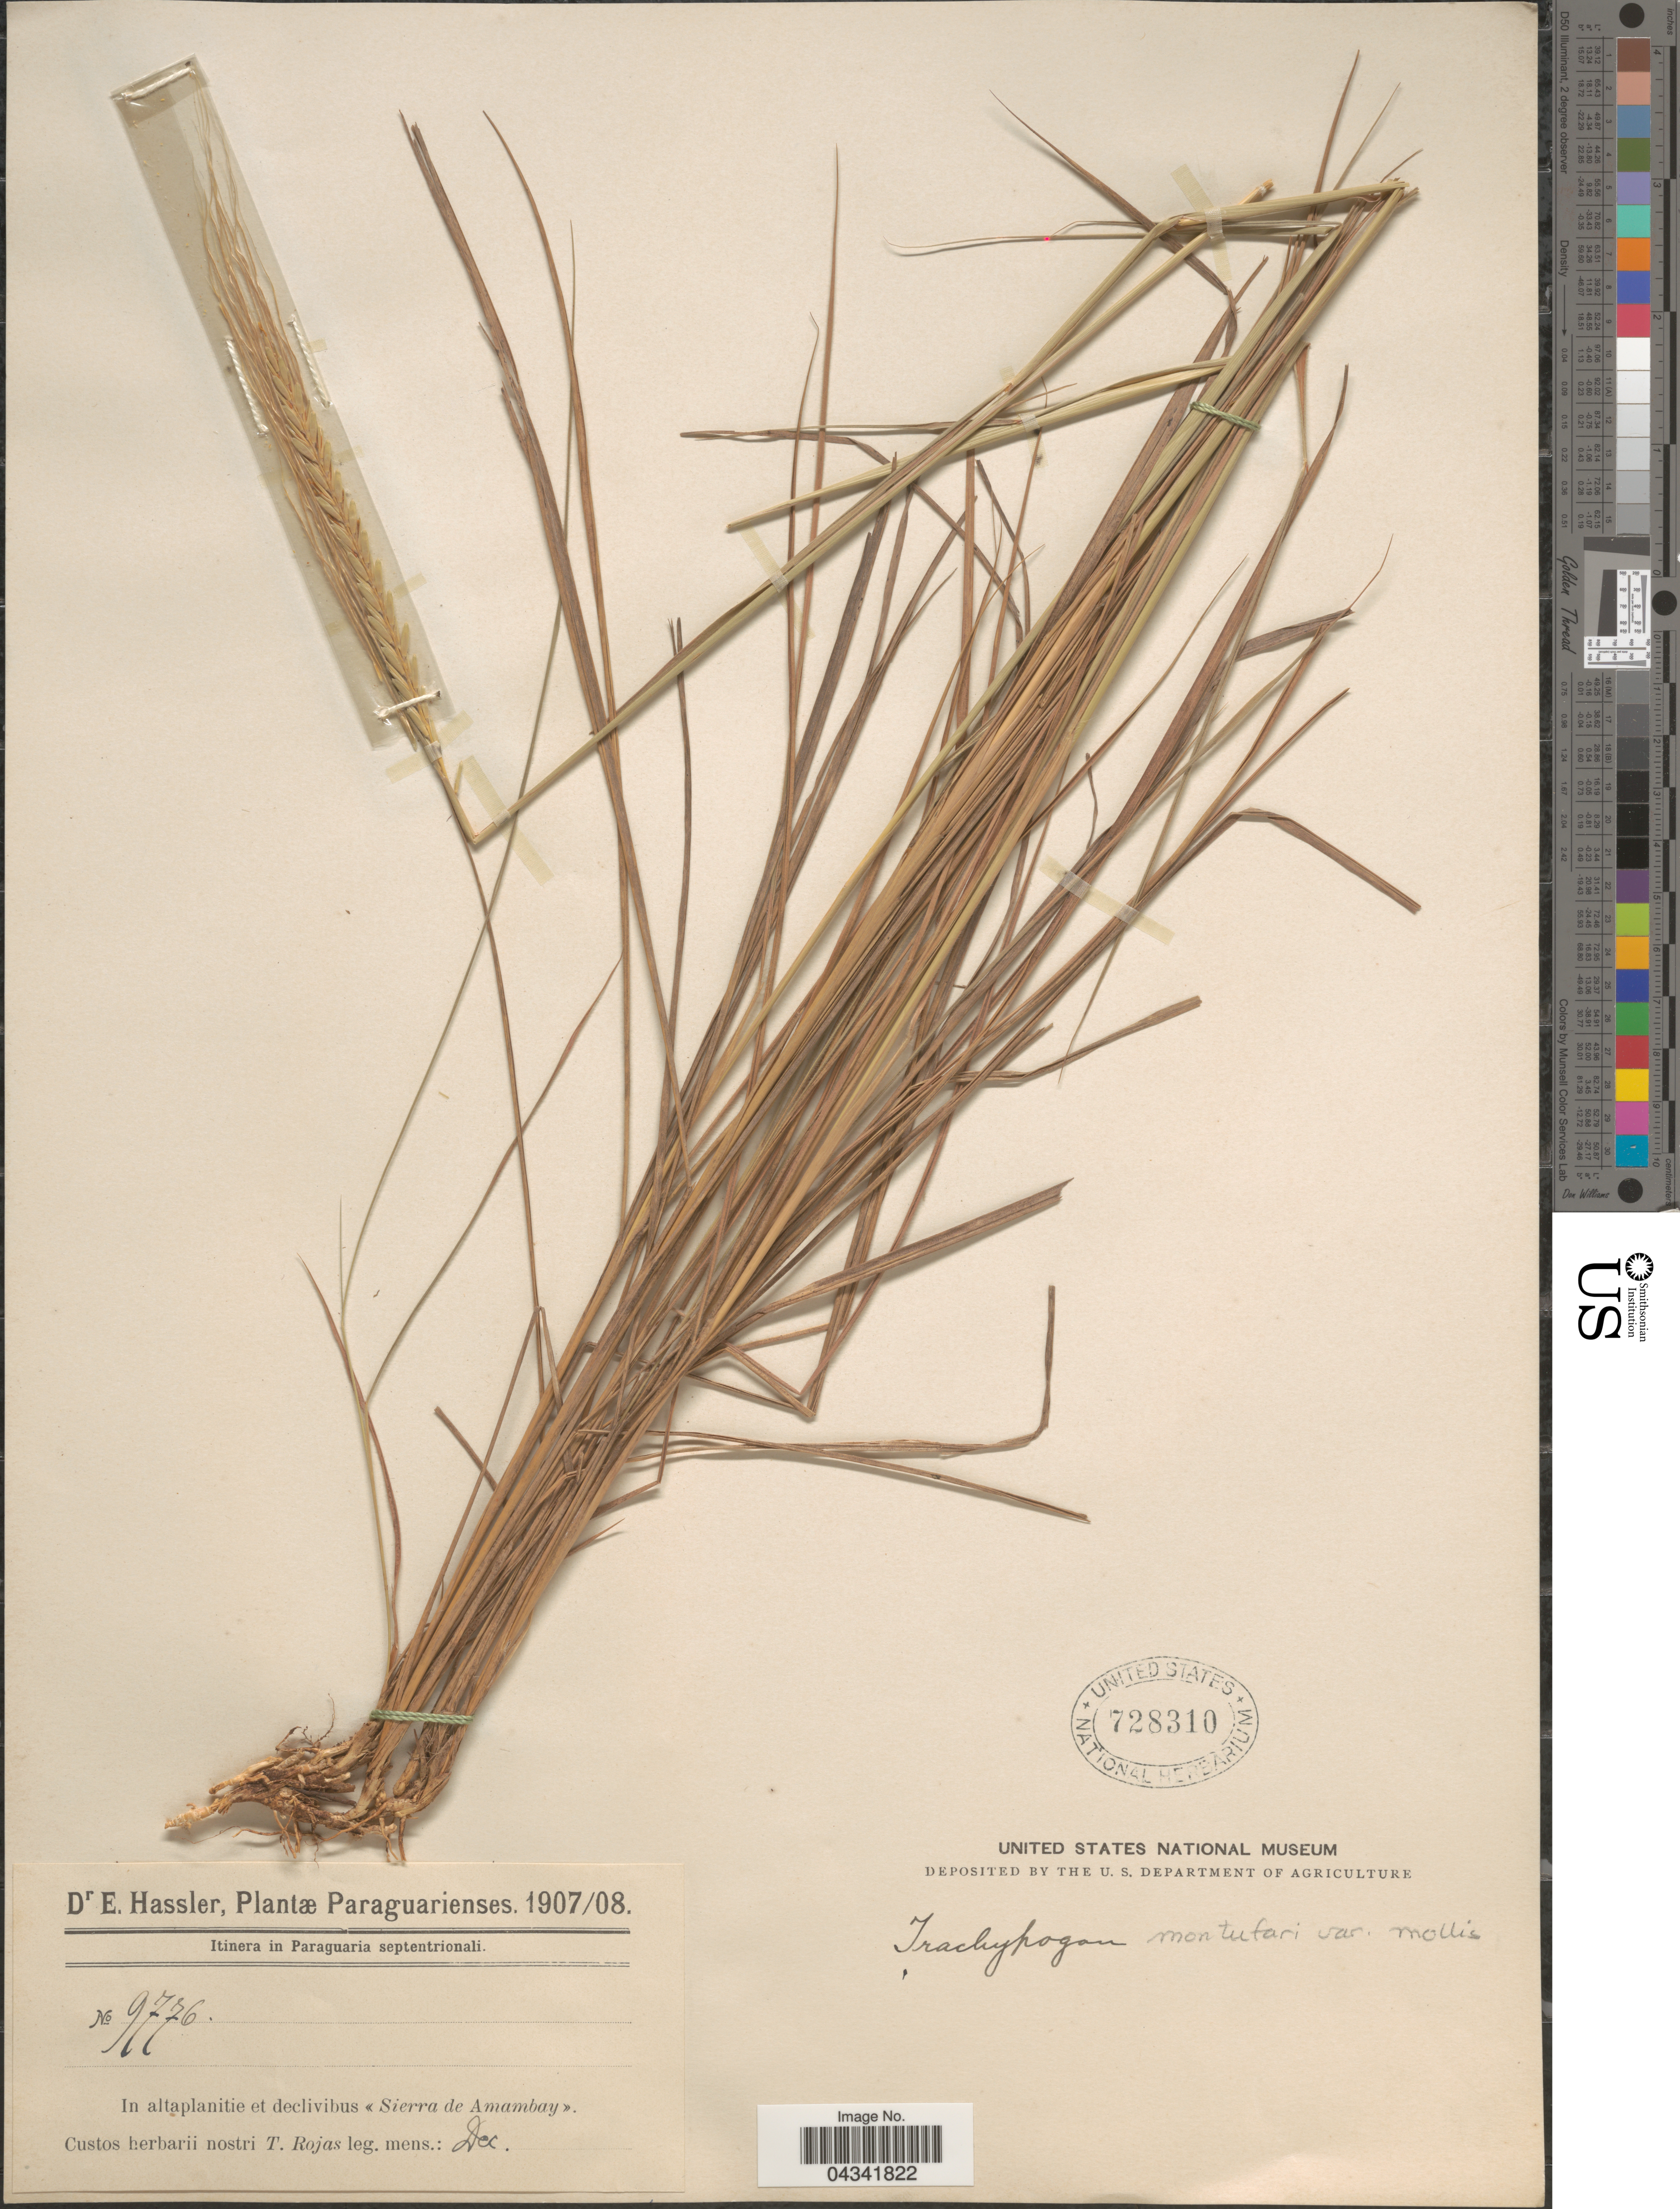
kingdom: Plantae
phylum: Tracheophyta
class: Liliopsida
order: Poales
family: Poaceae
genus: Trachypogon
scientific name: Trachypogon spicatus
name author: (L. f.) Kuntze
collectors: T. Rojas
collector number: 9776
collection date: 1907-12/1908-12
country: Paraguay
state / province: Amambay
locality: Paraguarienses. Itinera in Paraguaria septentrionali. In altaplanitie et declivibus «Sierra de Amambay».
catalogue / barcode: US 728310